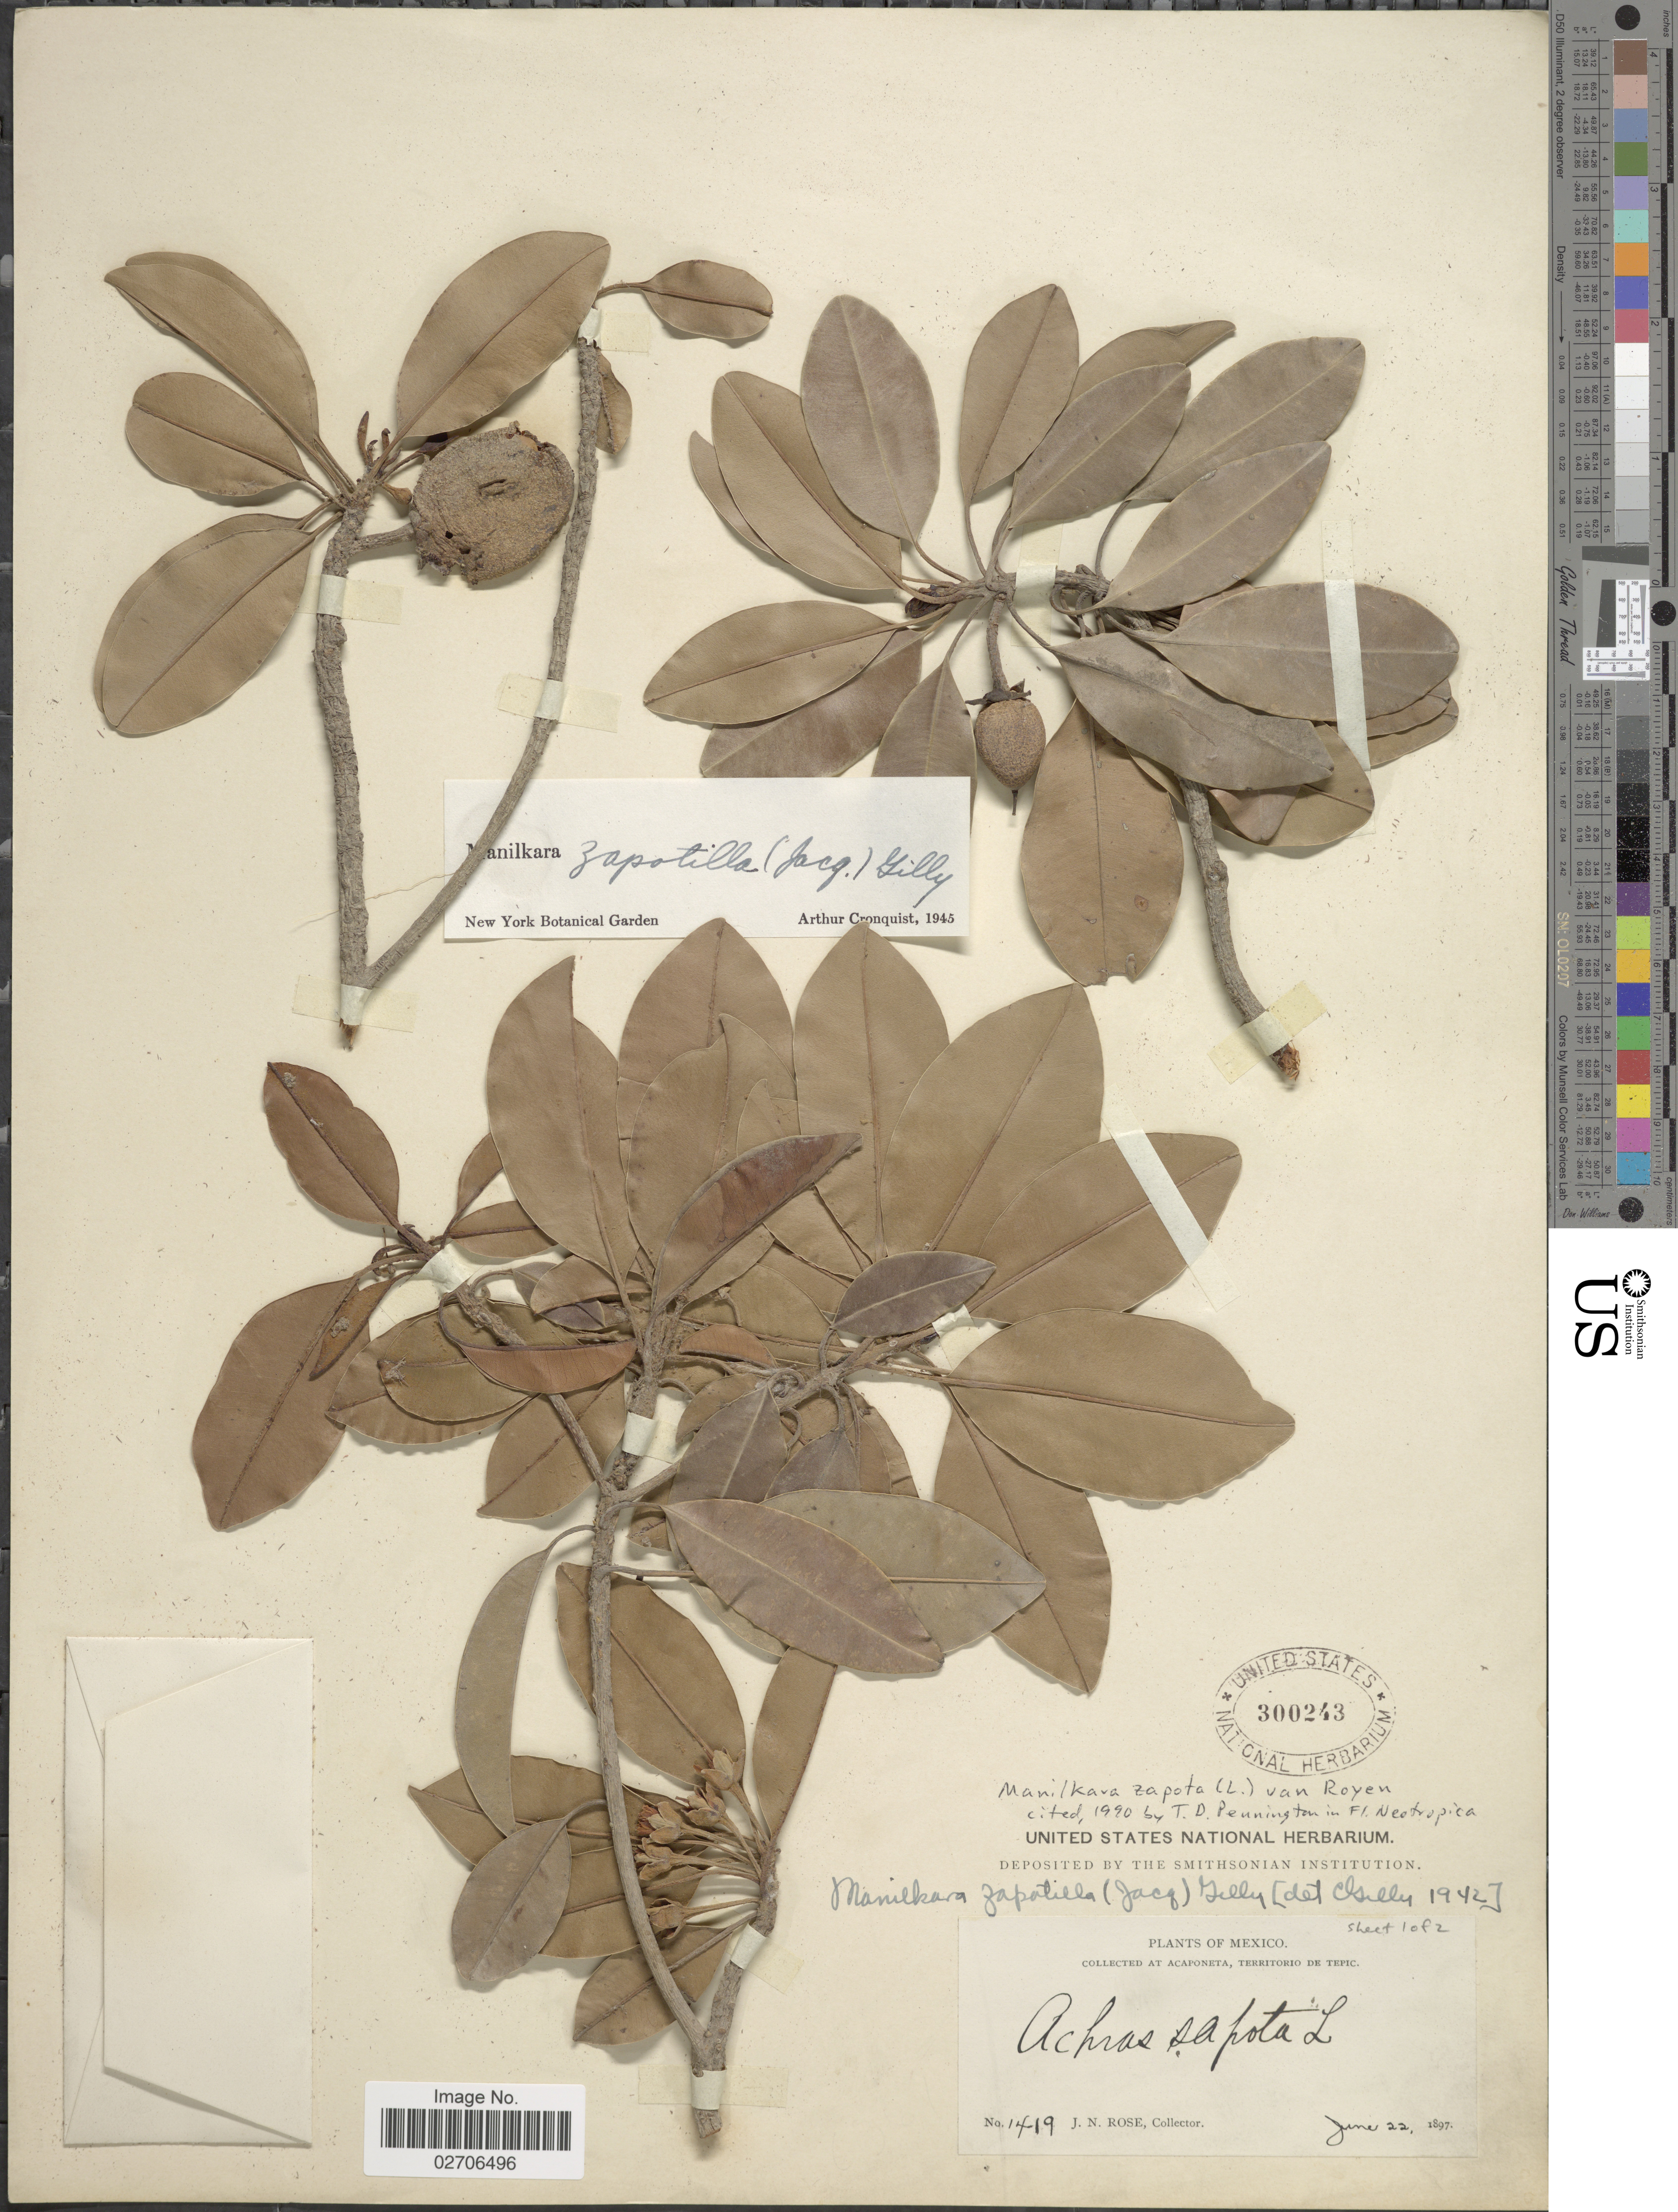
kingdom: Plantae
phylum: Tracheophyta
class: Magnoliopsida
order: Ericales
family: Sapotaceae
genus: Manilkara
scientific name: Manilkara zapota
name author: (L.) P. Royen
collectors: J. N. Rose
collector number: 1419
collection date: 1897-06-22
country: Mexico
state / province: Nayarit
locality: At Acaponeta, Territorio de Tepic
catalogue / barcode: US 300243